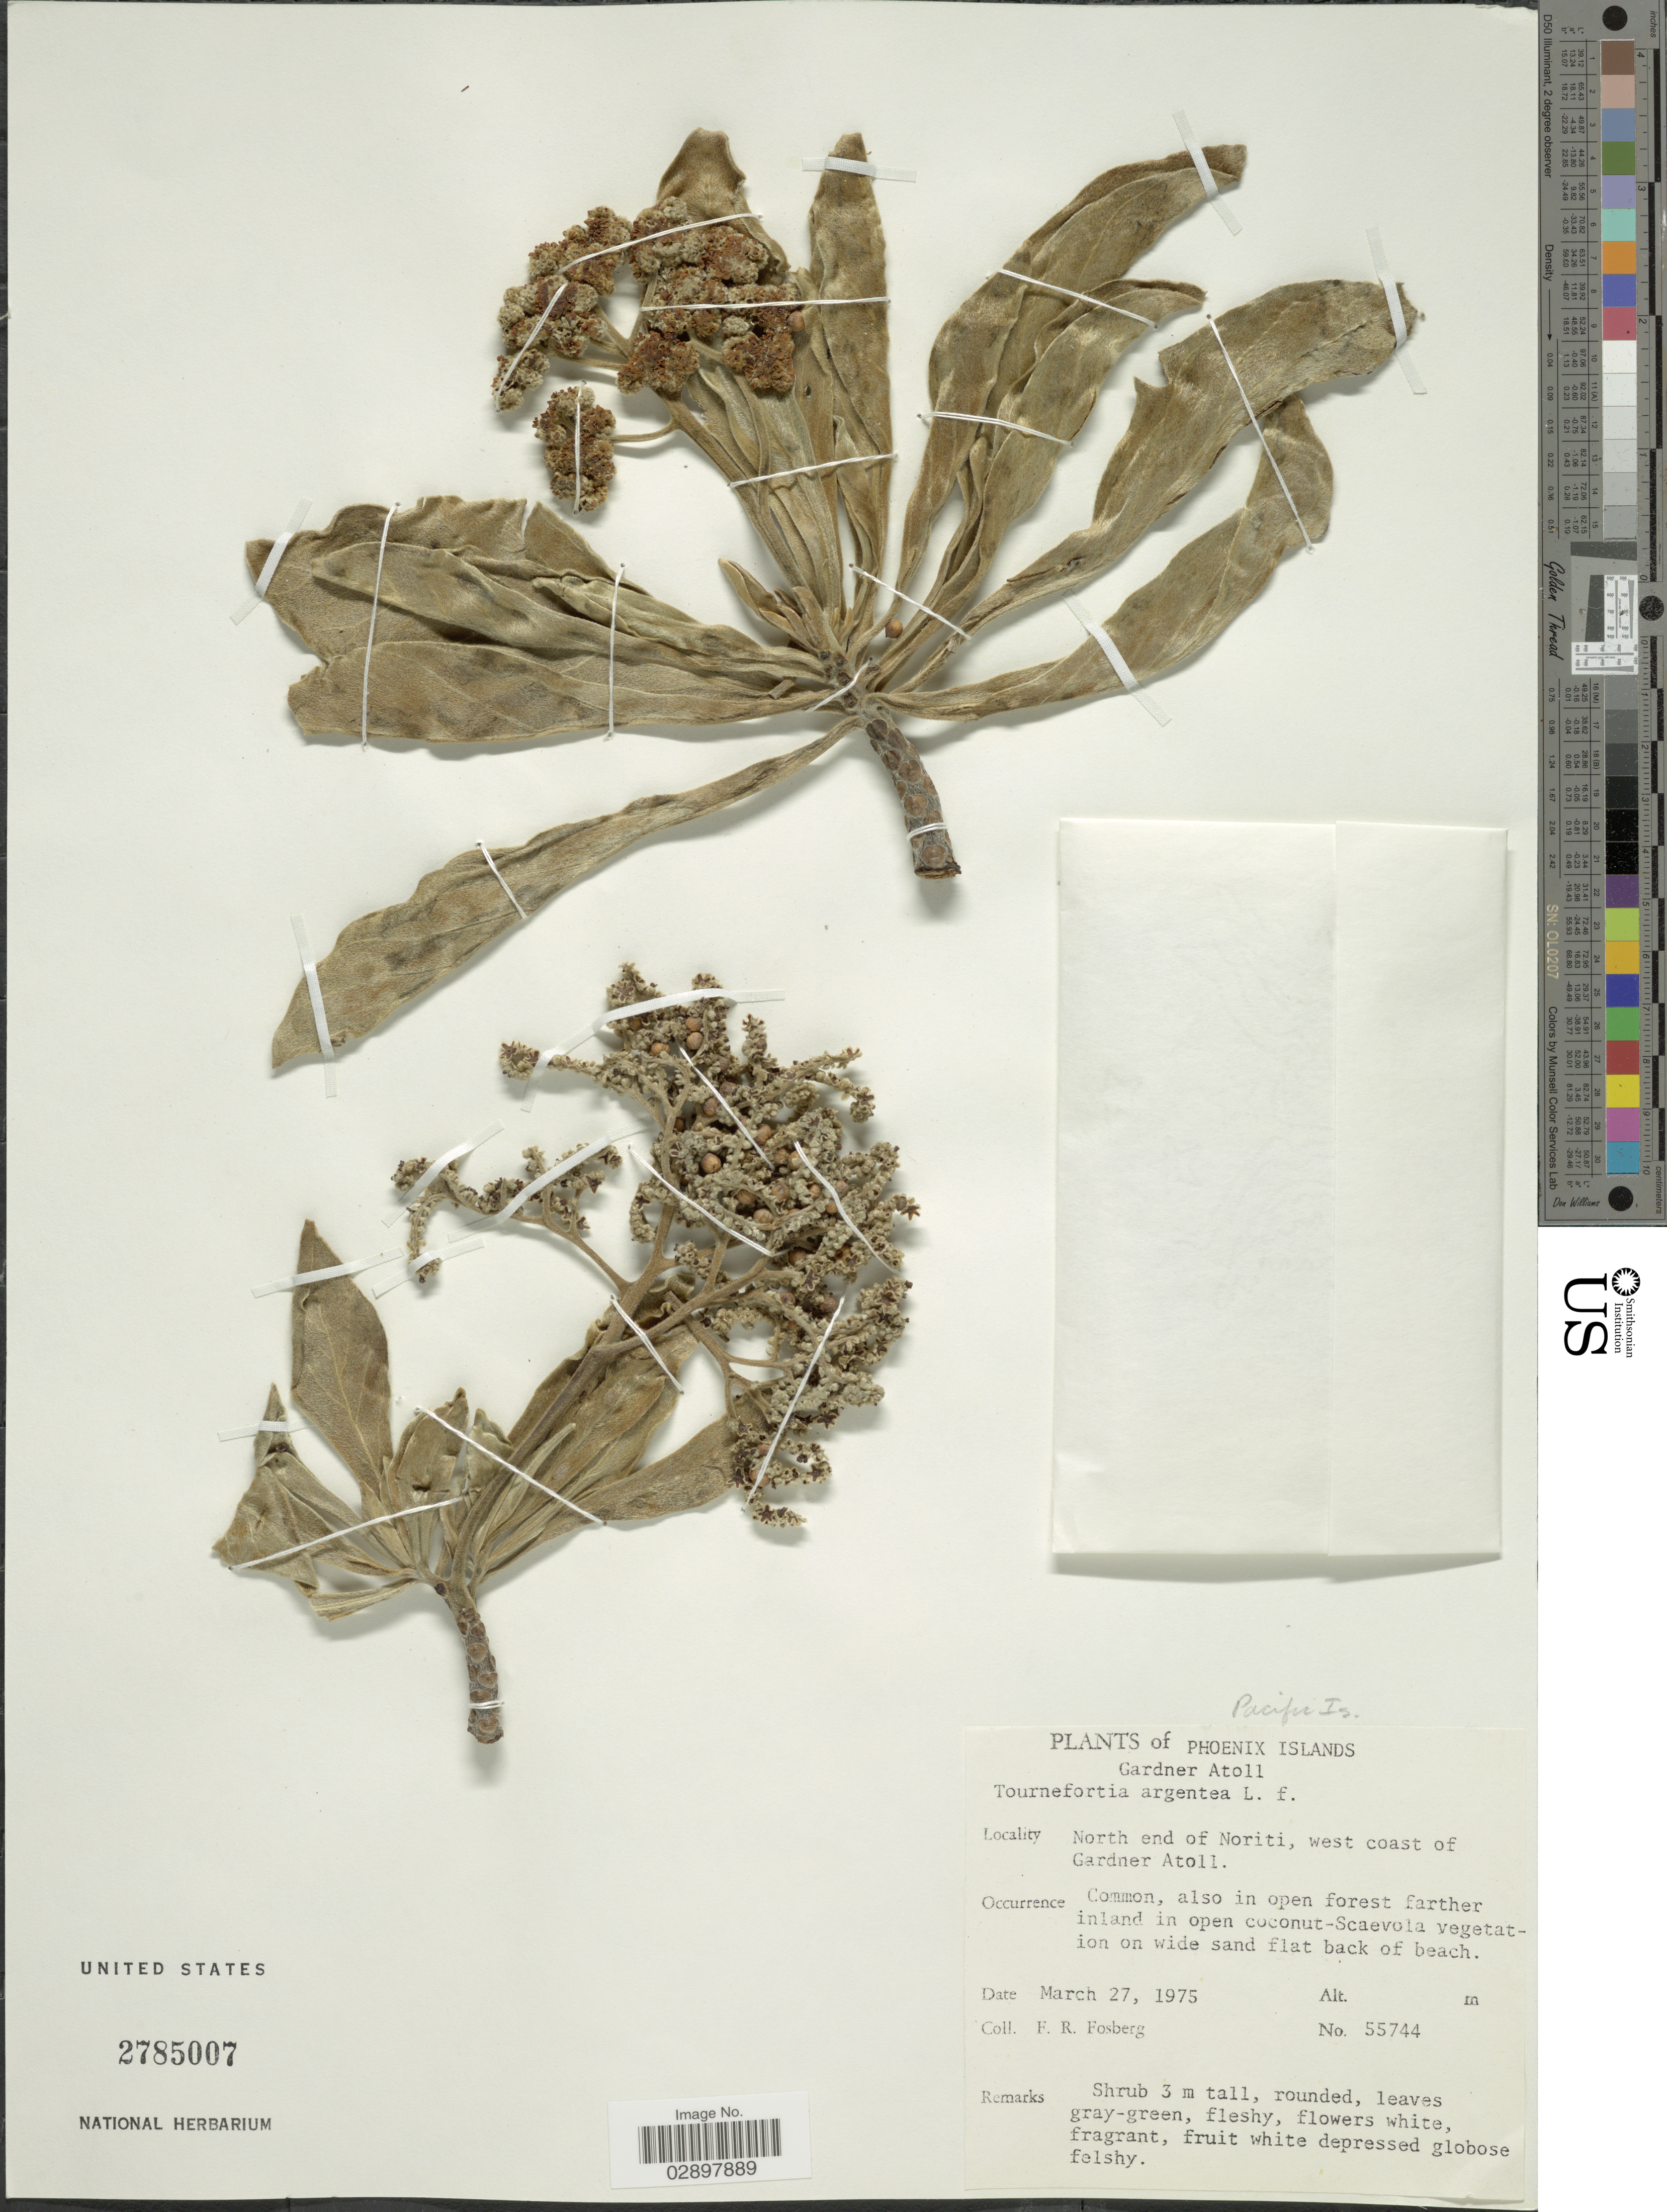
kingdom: Plantae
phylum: Tracheophyta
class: Magnoliopsida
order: Boraginales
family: Heliotropiaceae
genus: Heliotropium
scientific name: Heliotropium arboreum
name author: (Blanco) Mabberley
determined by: Wagner, W. L., (BOT), Smithsonian Institution - National Museum of Natural History (UNITED STATES)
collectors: F. R. Fosberg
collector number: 55744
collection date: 1975-03-27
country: Kiribati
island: Nikumaroro [Gardner] Atoll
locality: Pacific Is. Phoenix Islands, Gardner Atoll. North end of Noriti, west coast of Gardner Atoll.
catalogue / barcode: US 2785007